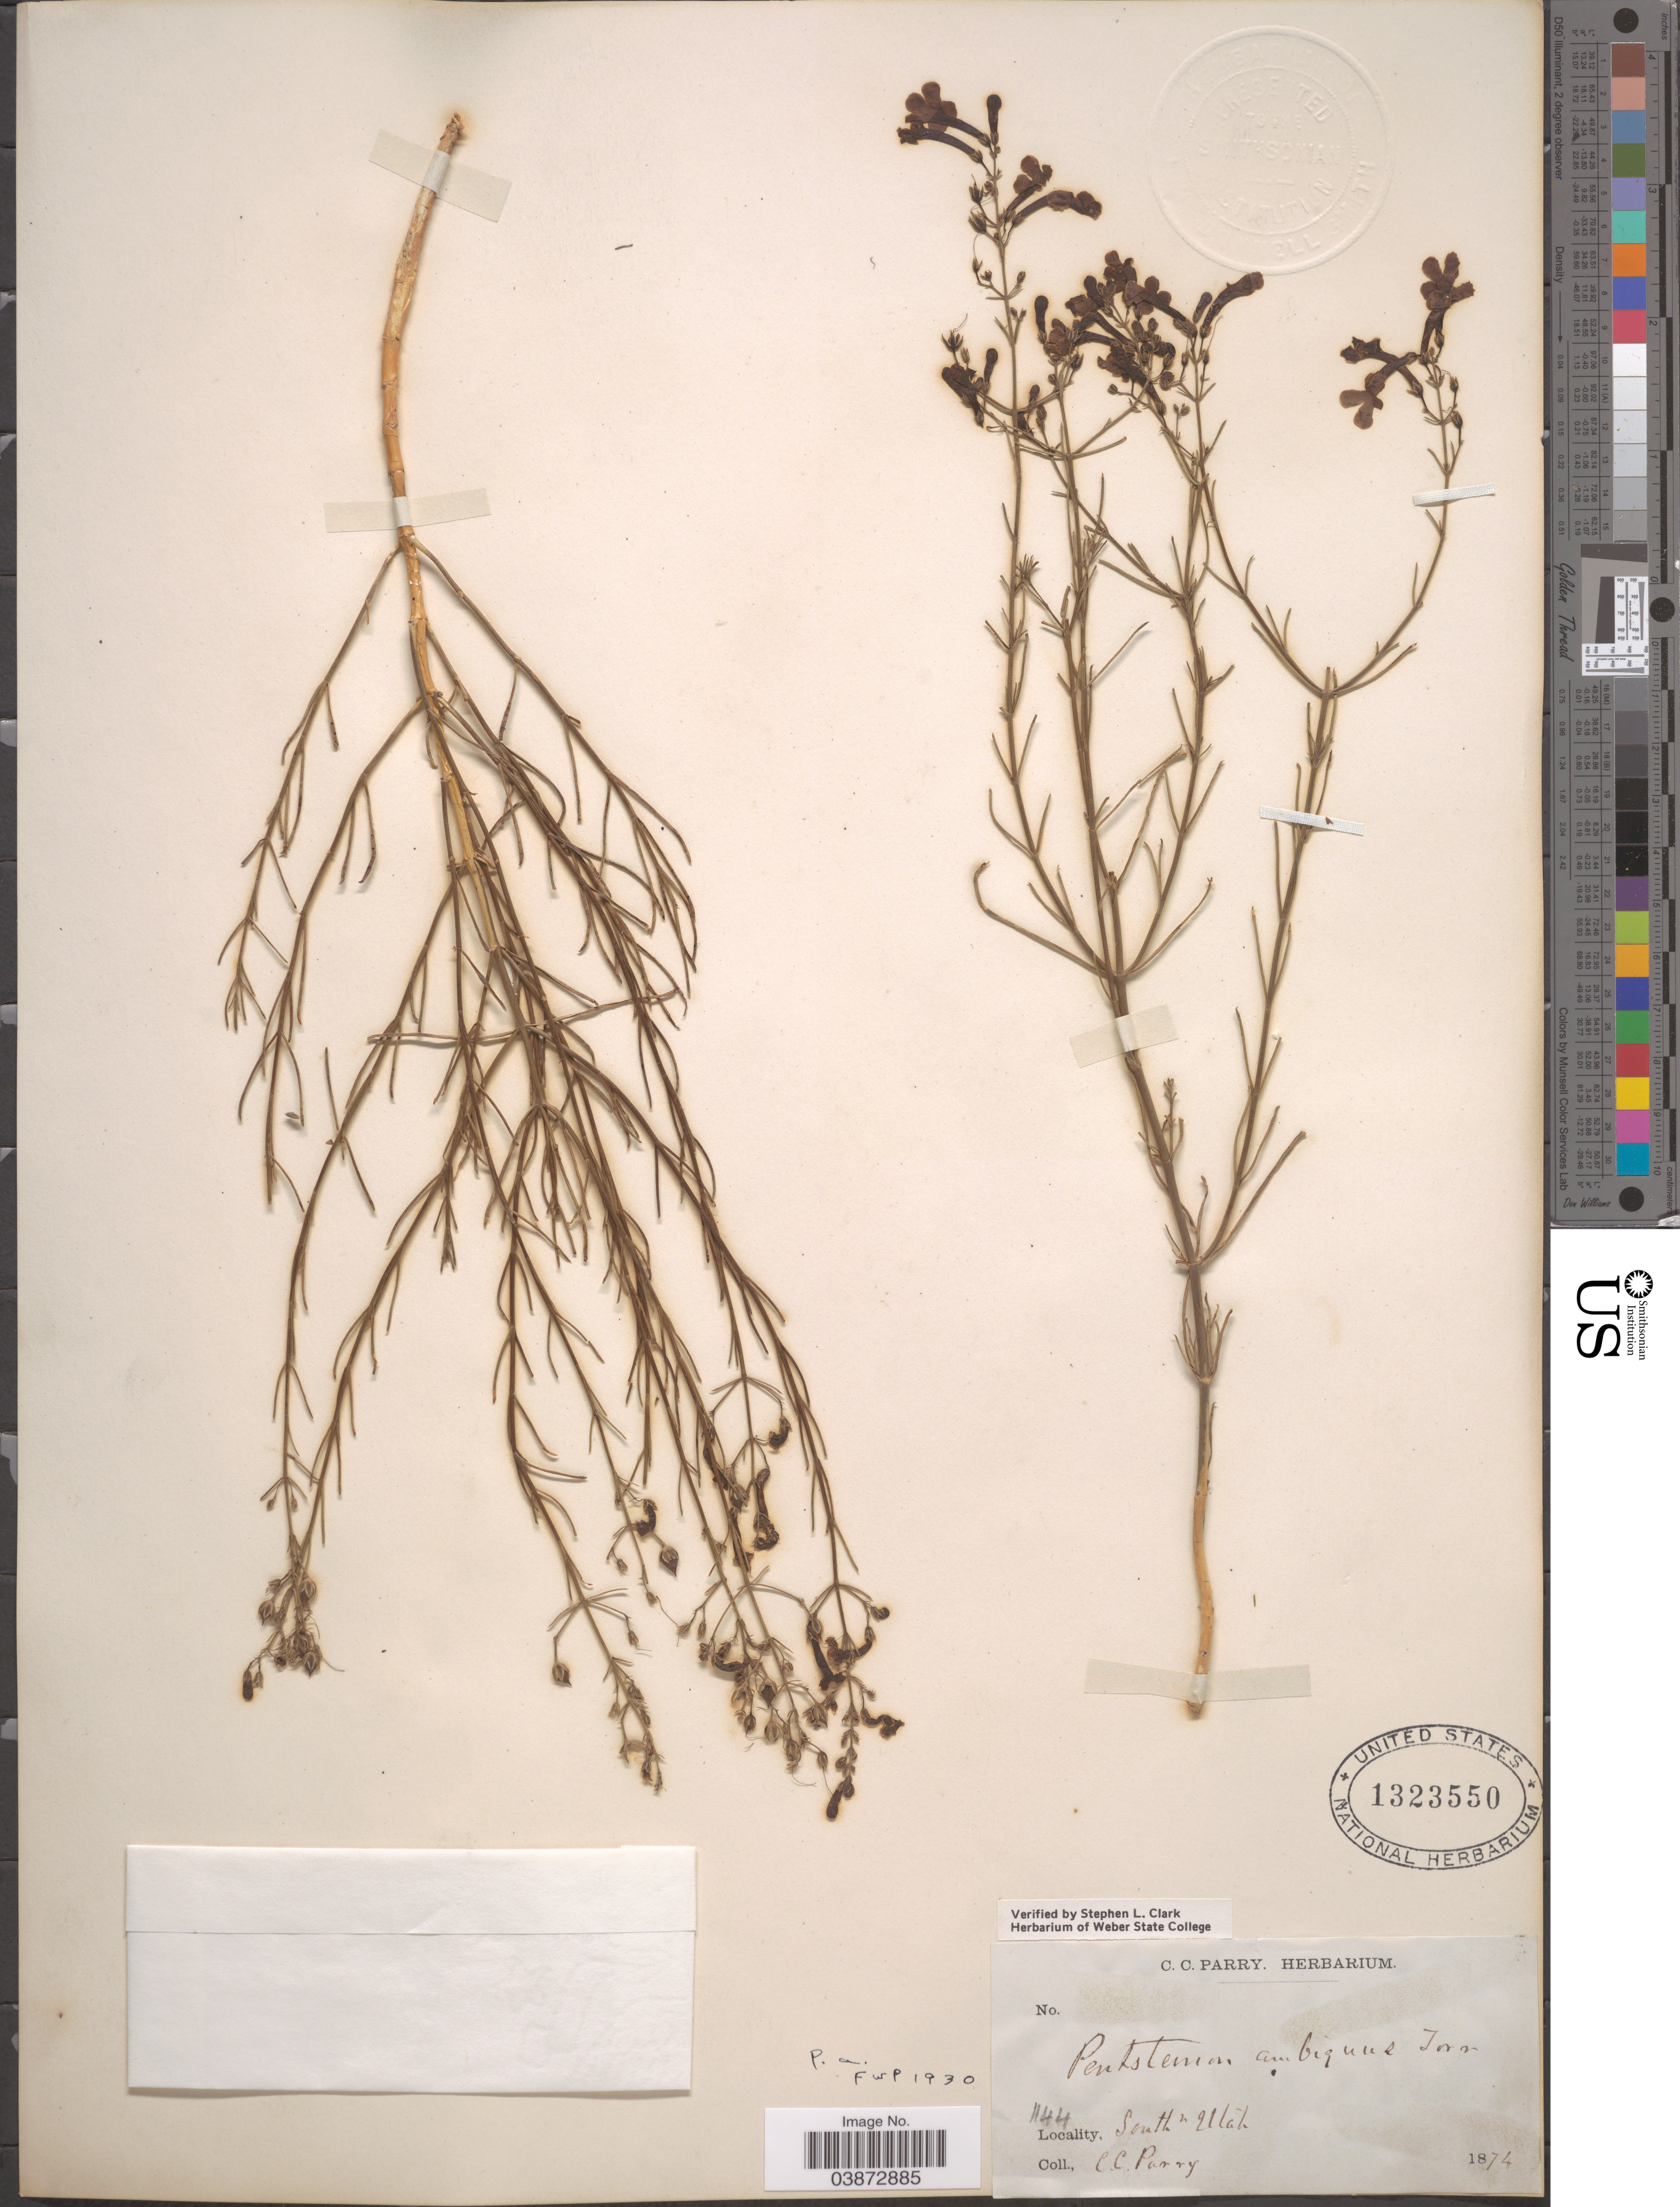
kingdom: Plantae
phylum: Tracheophyta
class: Magnoliopsida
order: Lamiales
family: Plantaginaceae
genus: Penstemon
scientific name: Penstemon ambiguus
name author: Torr.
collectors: C. C. Parry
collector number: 1144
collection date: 1874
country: United States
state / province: Utah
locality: South Utah.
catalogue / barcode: US 1323550